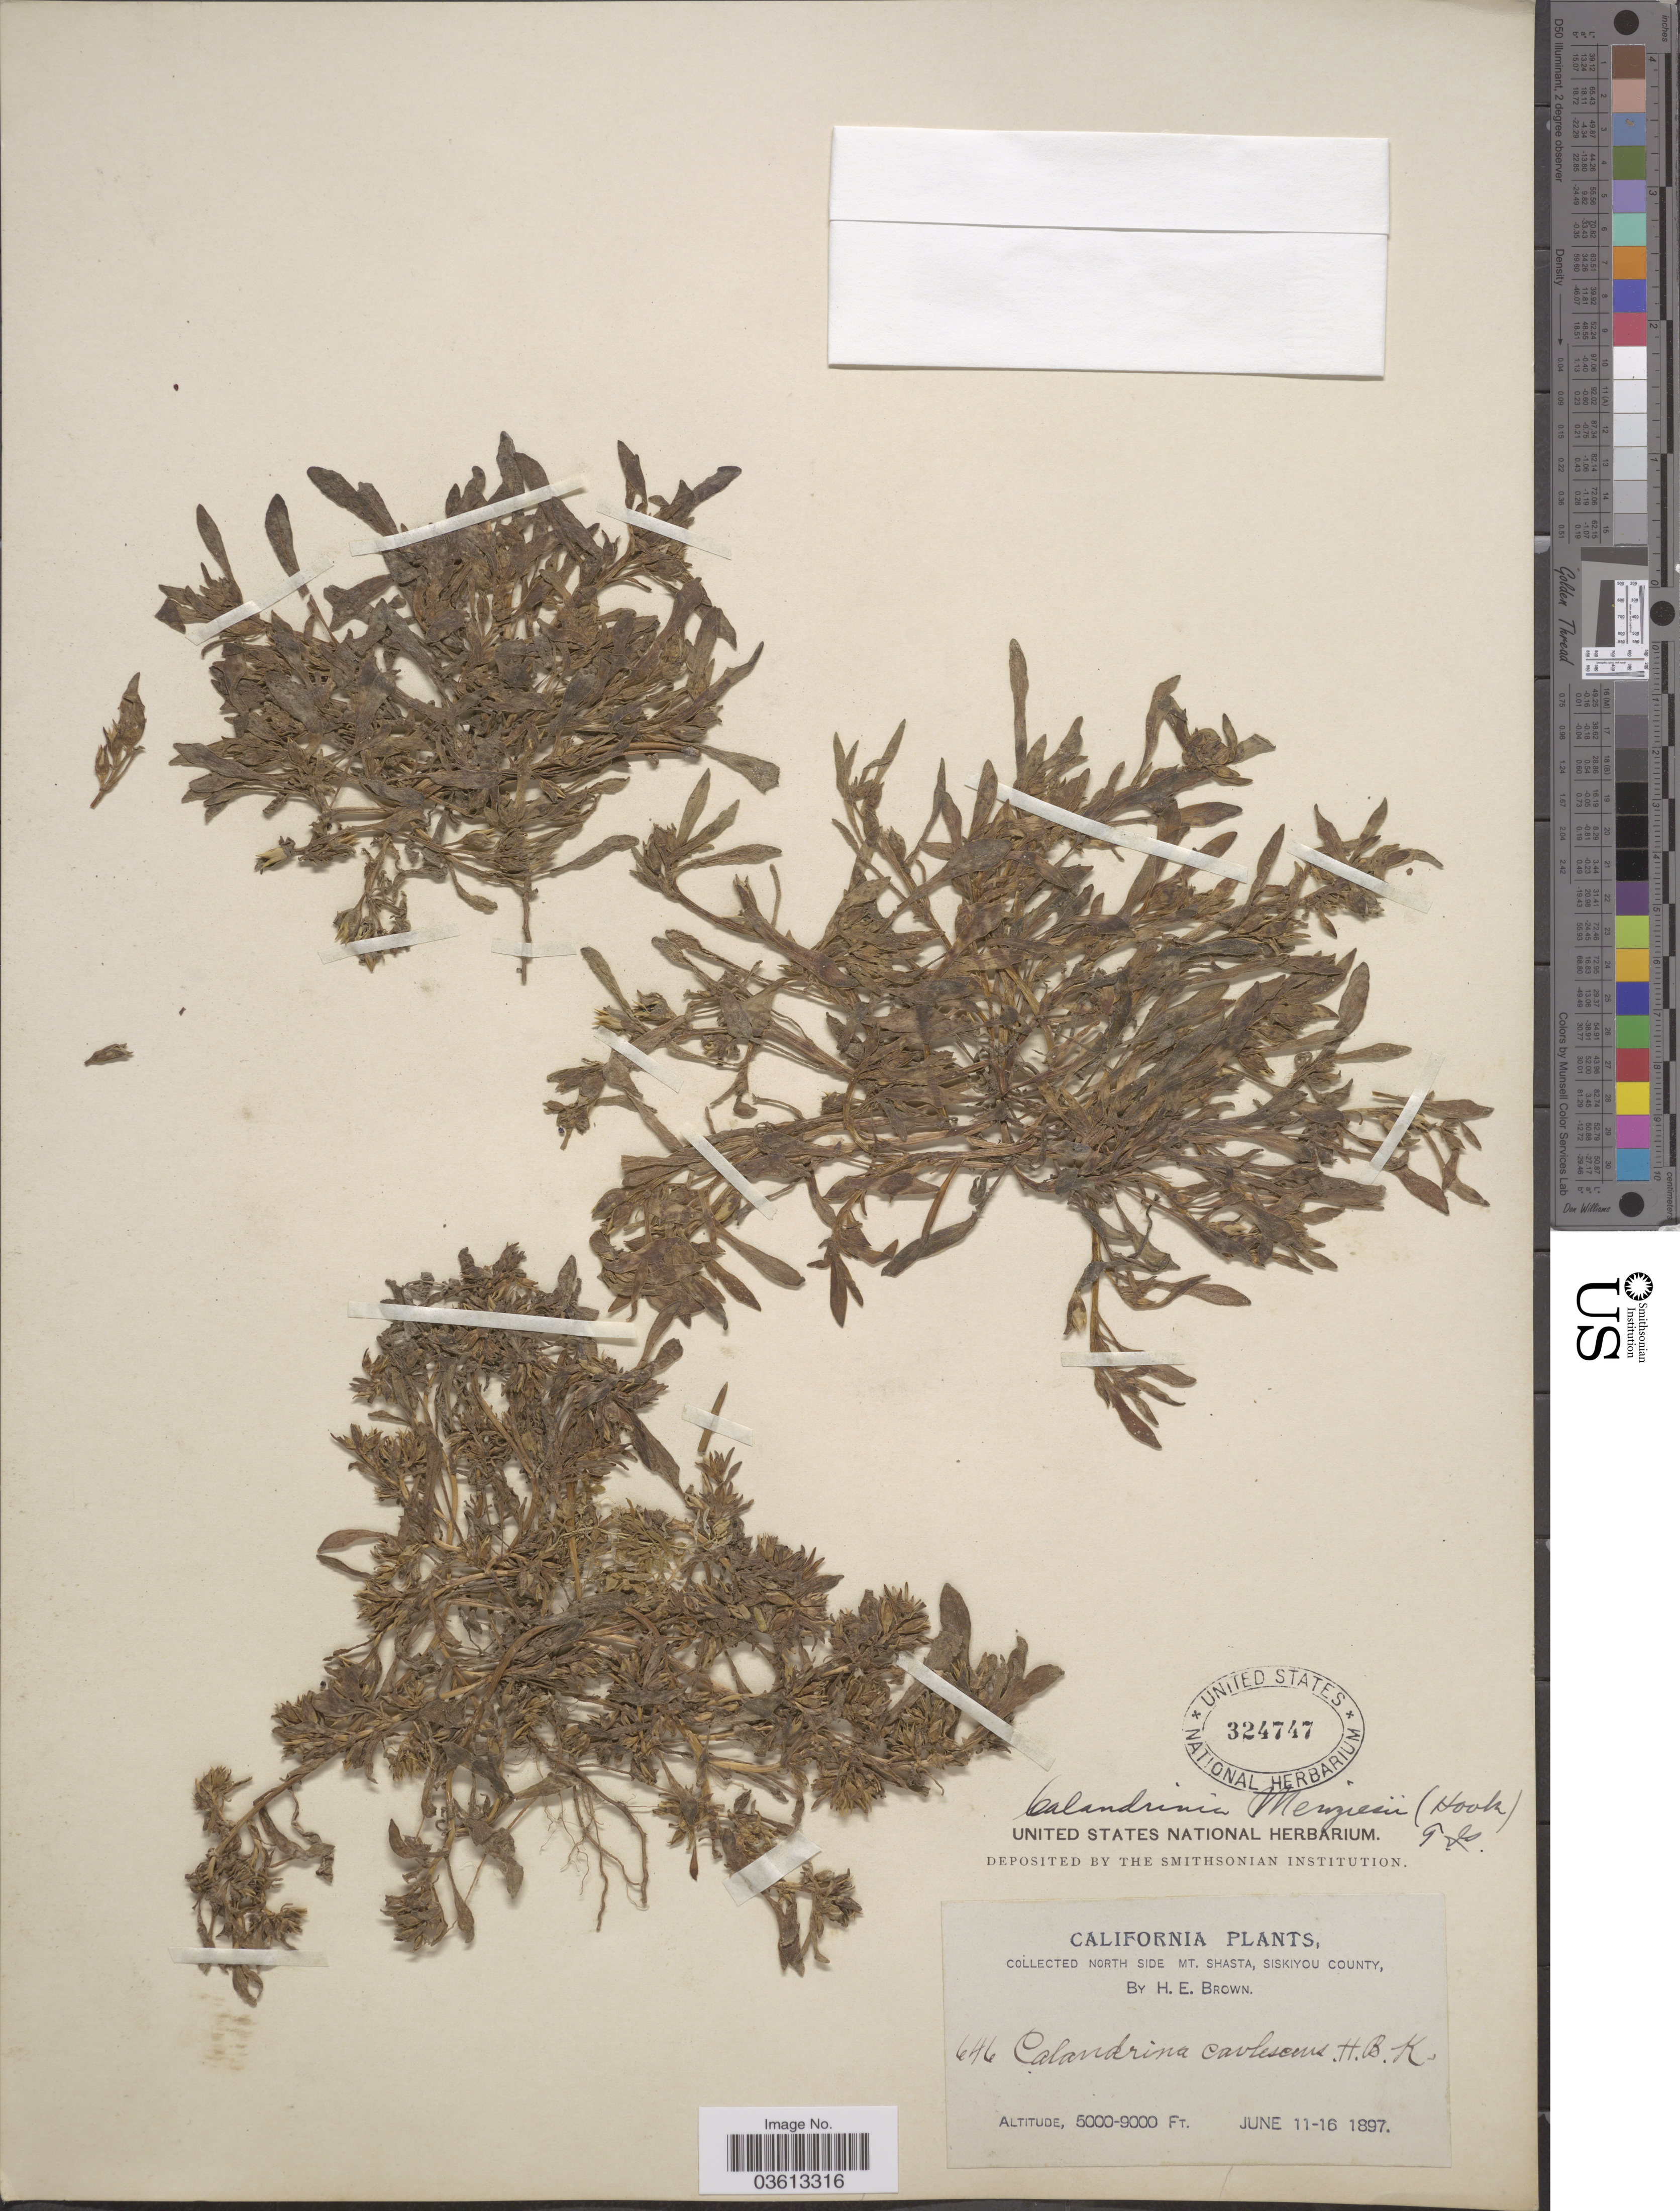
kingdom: Plantae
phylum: Tracheophyta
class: Magnoliopsida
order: Caryophyllales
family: Montiaceae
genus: Calandrinia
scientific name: Calandrinia ciliata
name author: (Ruiz & Pav.) DC.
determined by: Strong, Mark T., (BOT), Smithsonian Institution - National Museum of Natural History (UNITED STATES)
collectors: H. E. Brown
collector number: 646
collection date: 1897-06-11/1897-06-16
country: United States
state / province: California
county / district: Siskiyou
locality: North side Mt. Shasta, Siskiyou County.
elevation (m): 1524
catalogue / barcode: US 324747